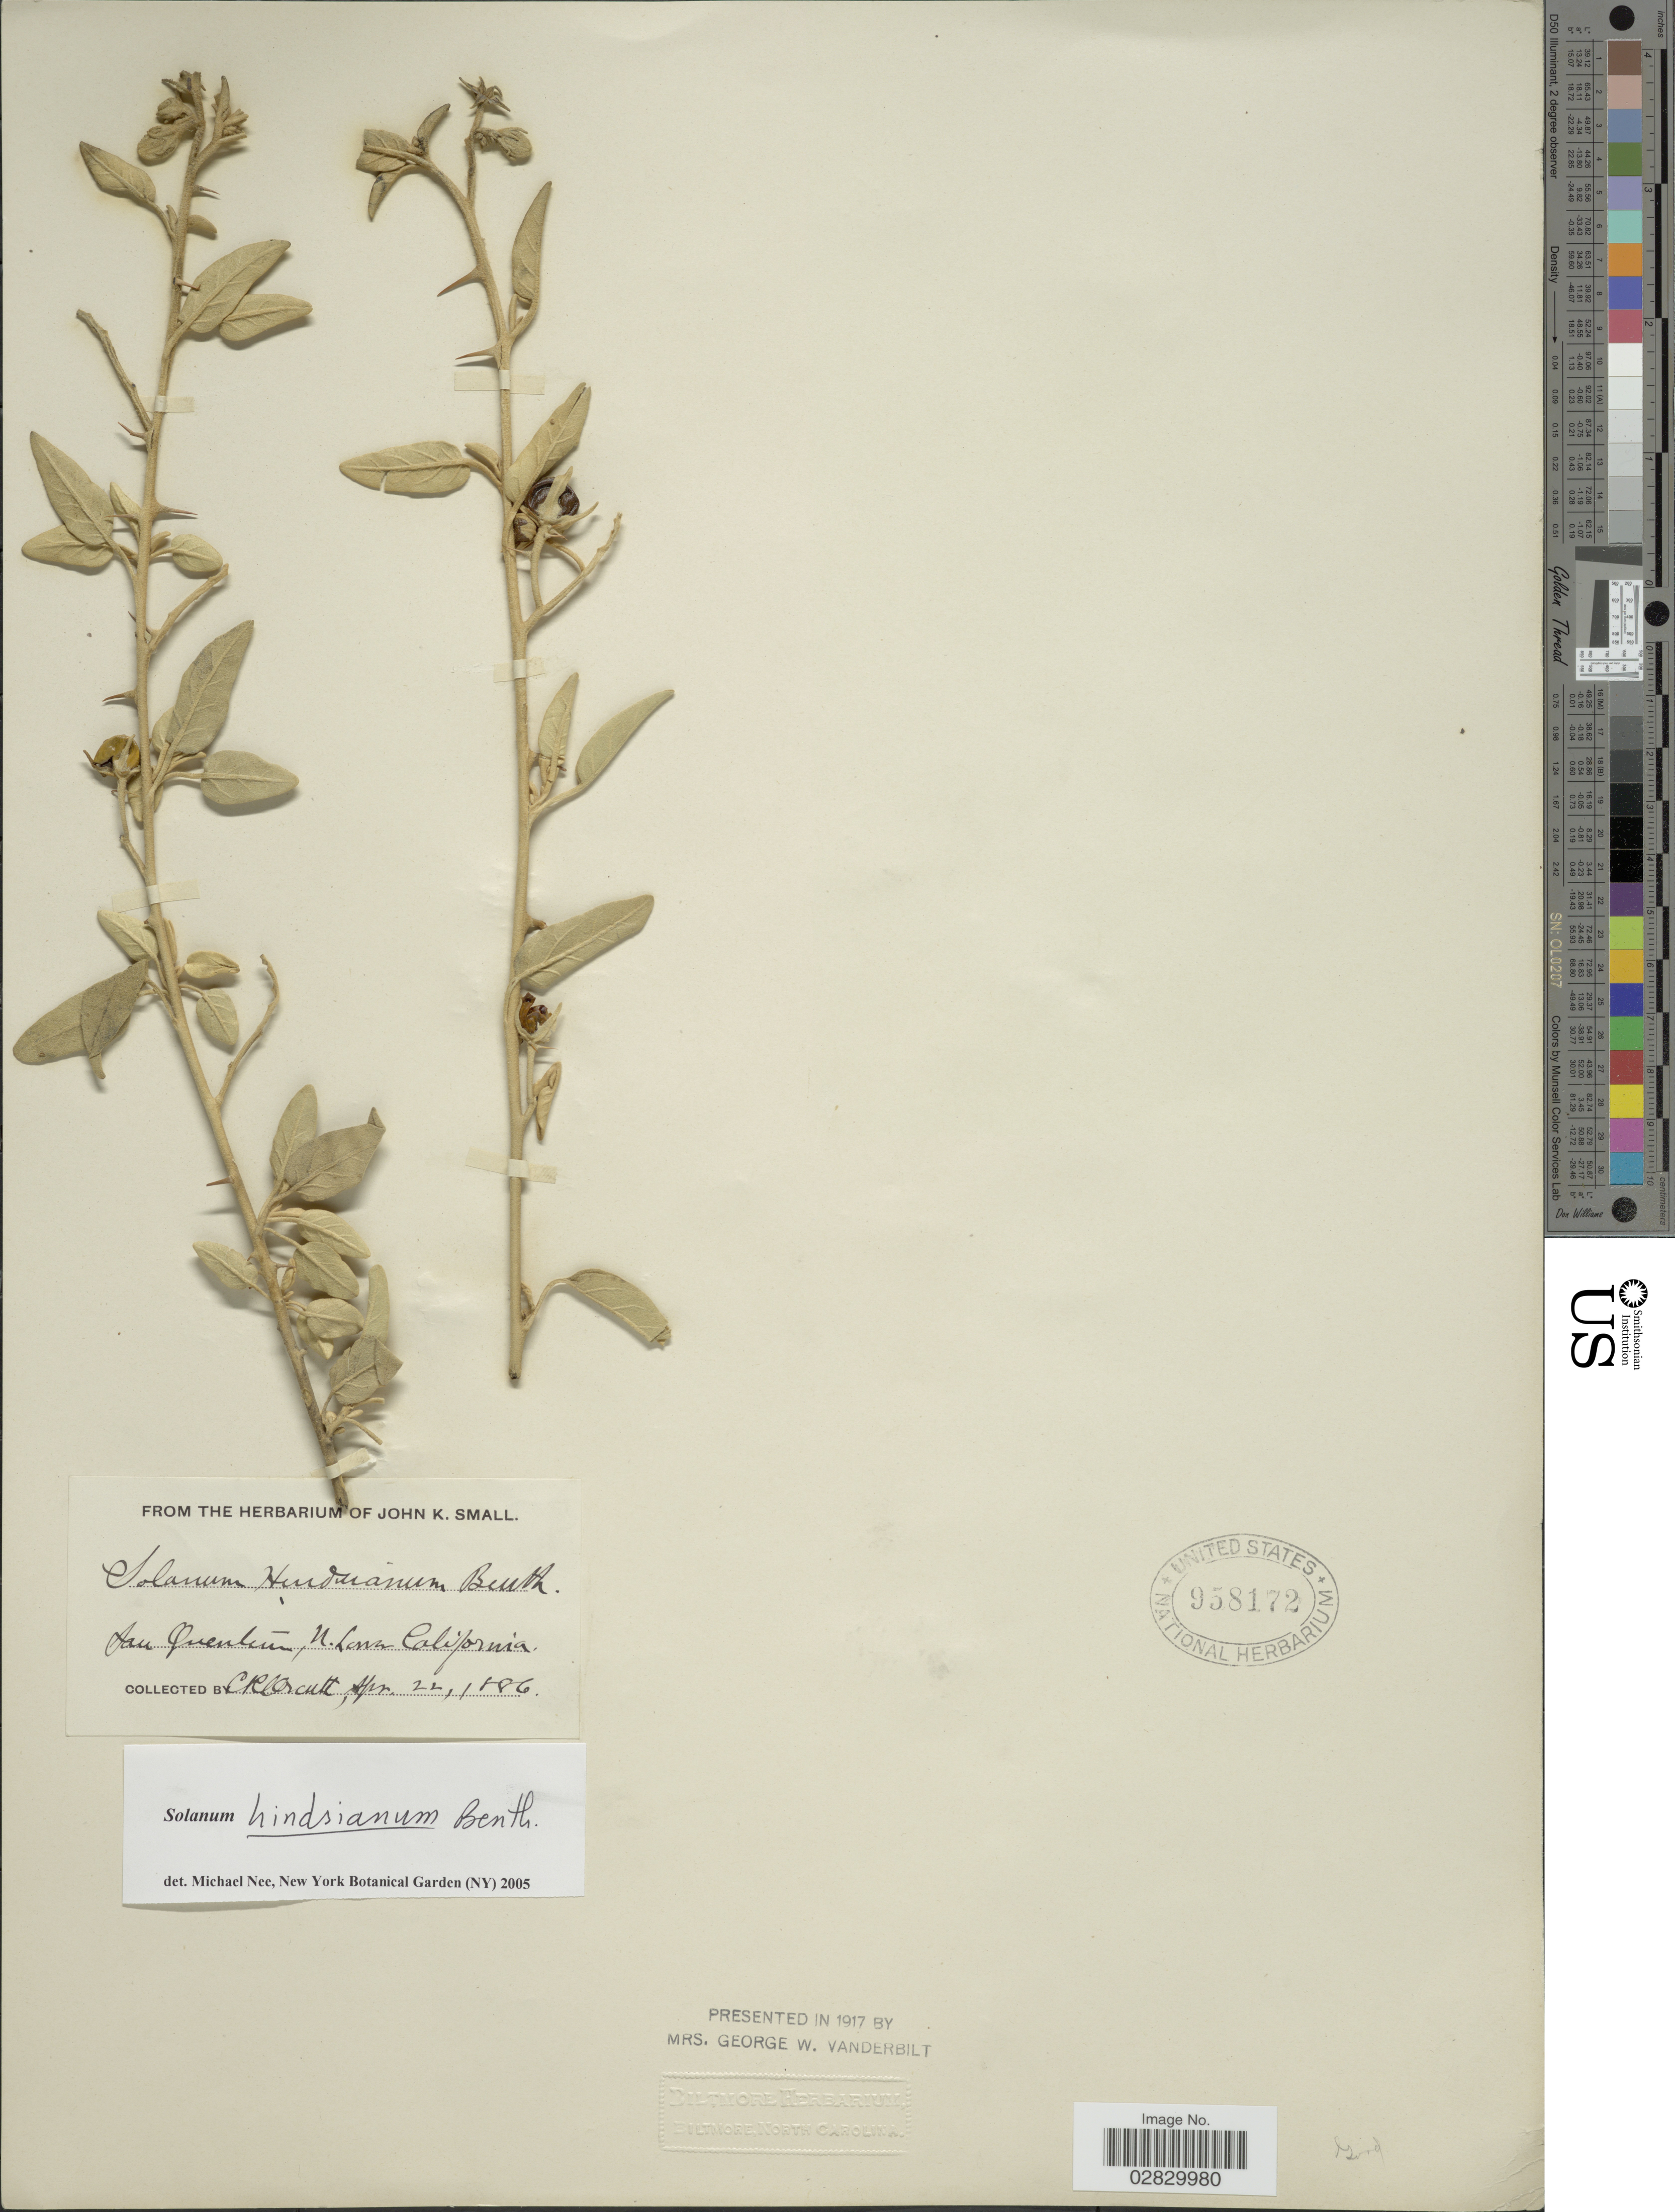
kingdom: Plantae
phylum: Tracheophyta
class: Magnoliopsida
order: Solanales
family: Solanaceae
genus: Solanum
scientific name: Solanum hindsianum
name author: Benth.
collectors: C. R. Orcutt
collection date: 1886-04-22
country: Mexico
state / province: Baja California Norte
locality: San Quentin, N. Lower California.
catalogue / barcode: US 958172